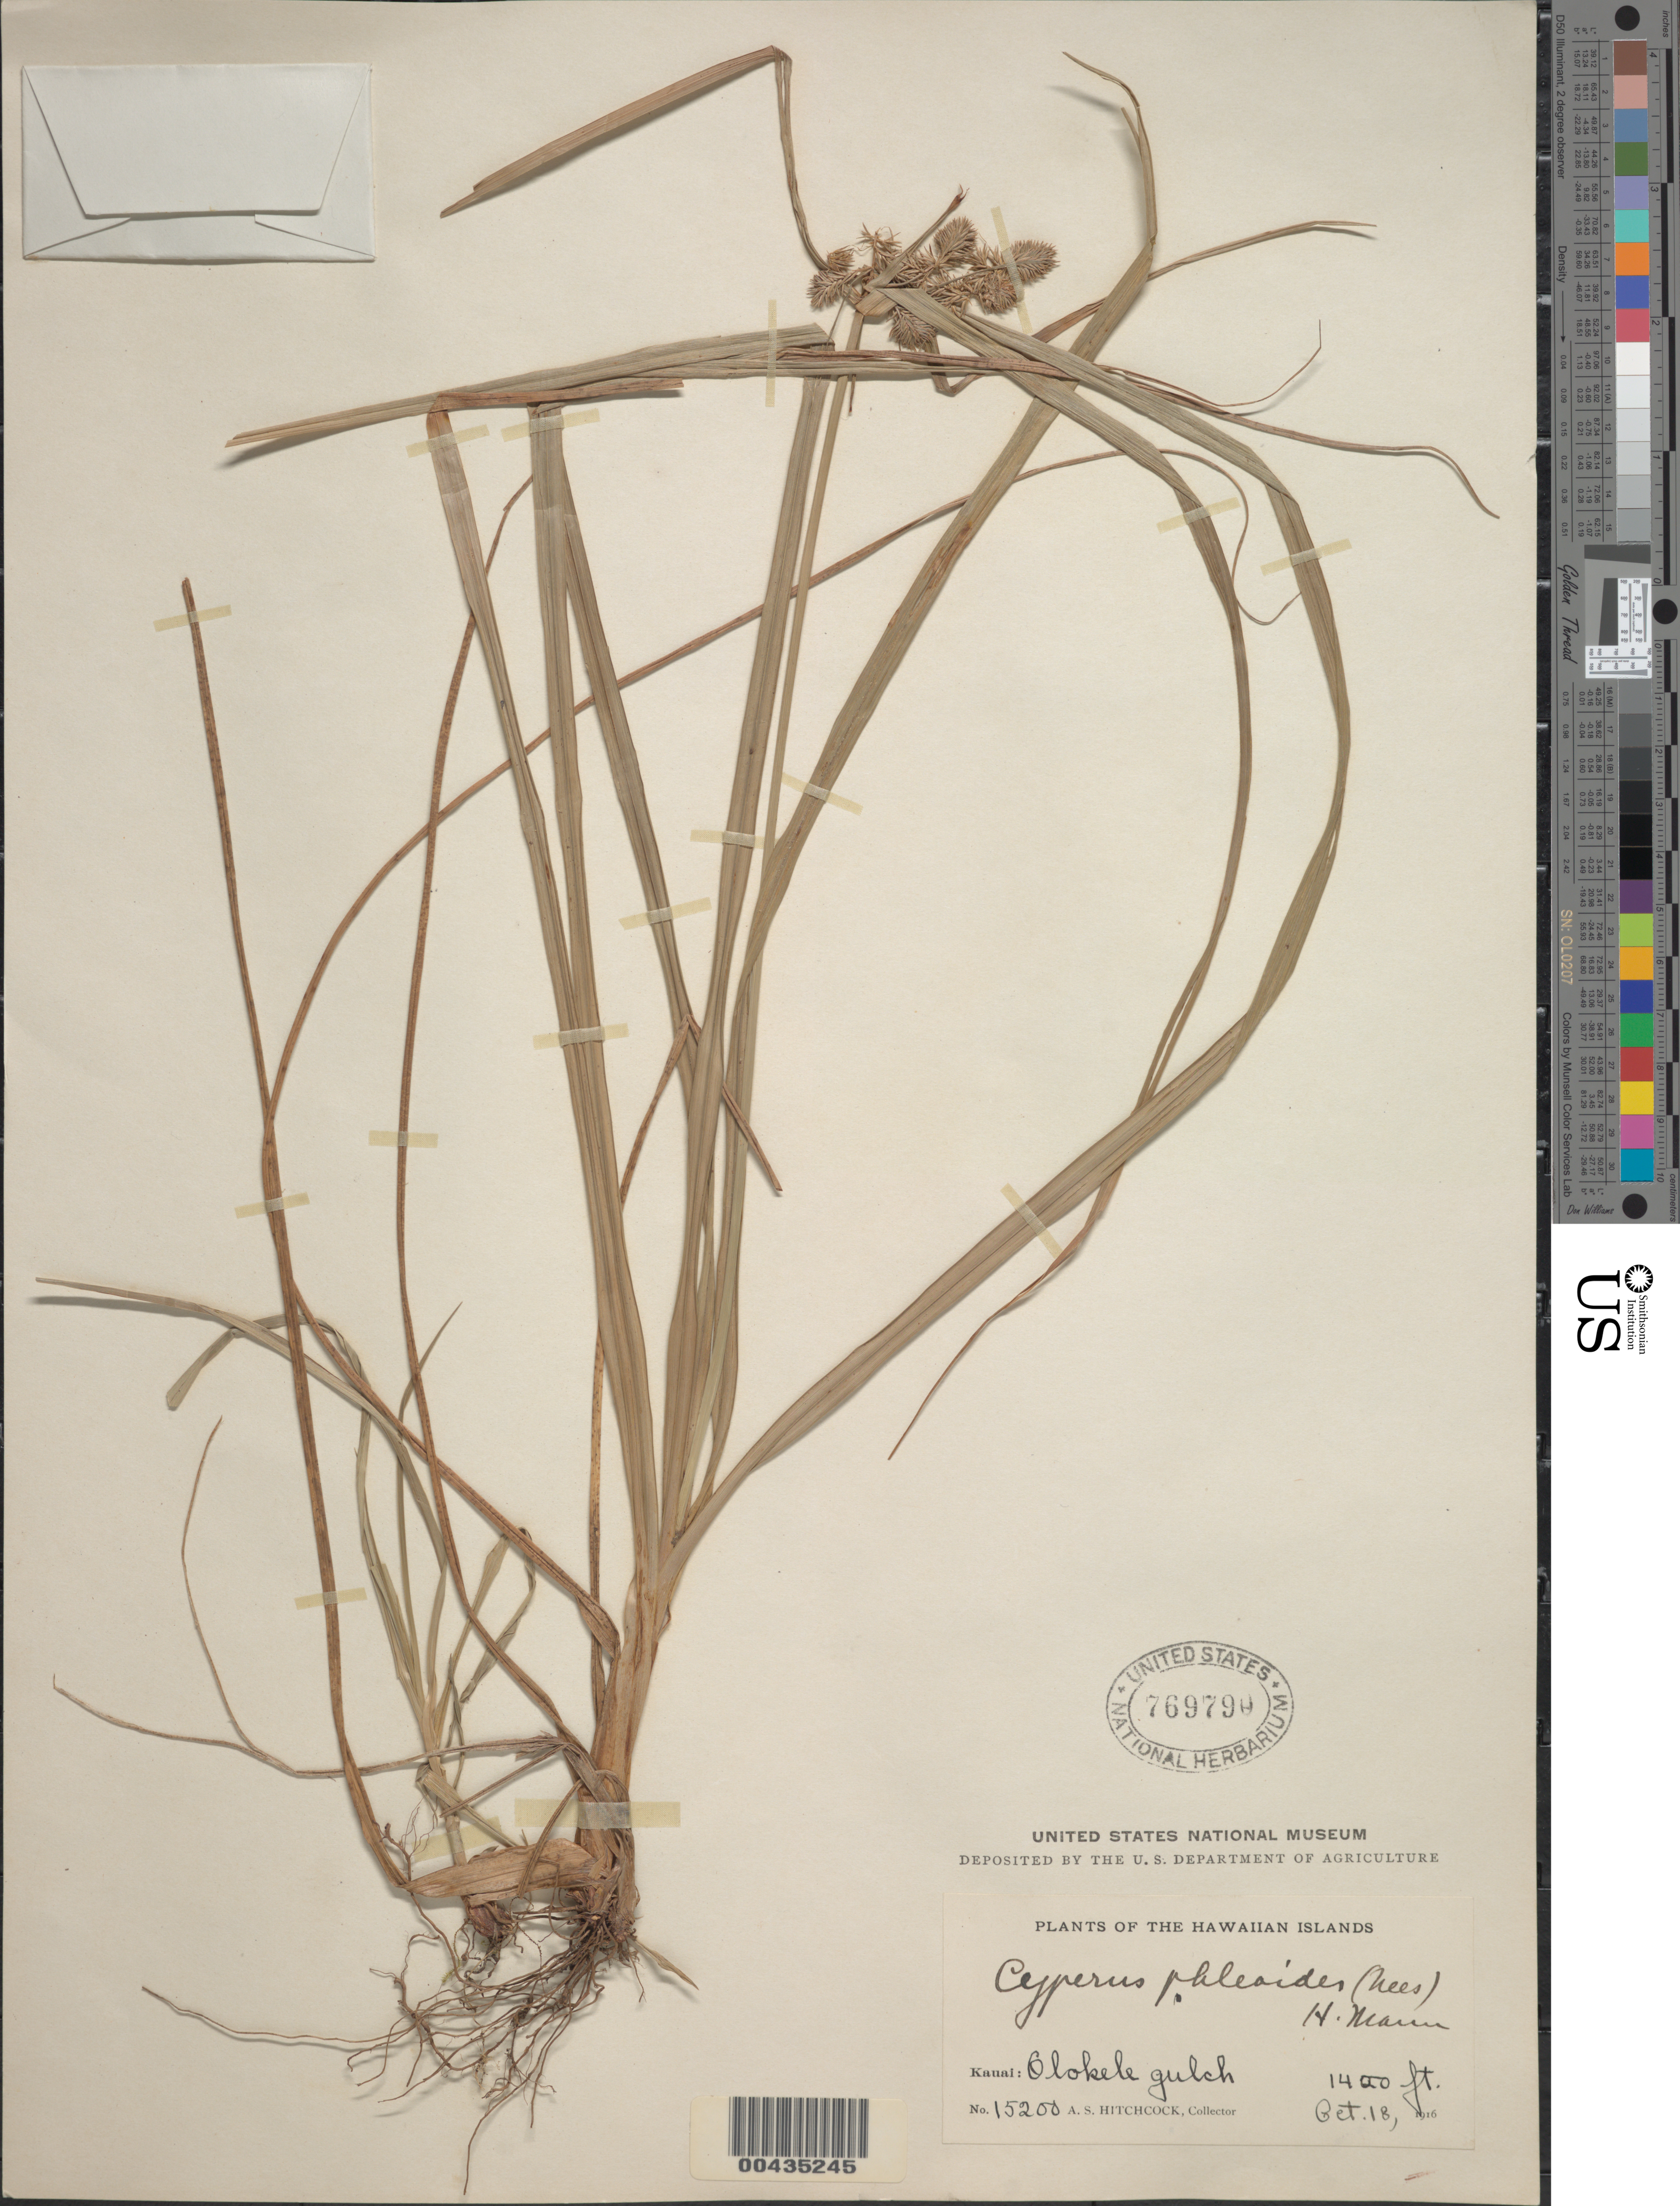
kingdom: Plantae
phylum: Tracheophyta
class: Liliopsida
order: Poales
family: Cyperaceae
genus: Cyperus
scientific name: Cyperus phleoides var. hawaiiensis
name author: (H. Mann) Kük.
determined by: Strong, Mark T., (BOT), Smithsonian Institution - National Museum of Natural History (UNITED STATES)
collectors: A. S. Hitchcock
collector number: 15200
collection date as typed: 18 Oct 1916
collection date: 1916-10-18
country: United States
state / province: Hawaii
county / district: Kauai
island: Kaua'i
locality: Kauia, Olokele Gulch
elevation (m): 427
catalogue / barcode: US 769790